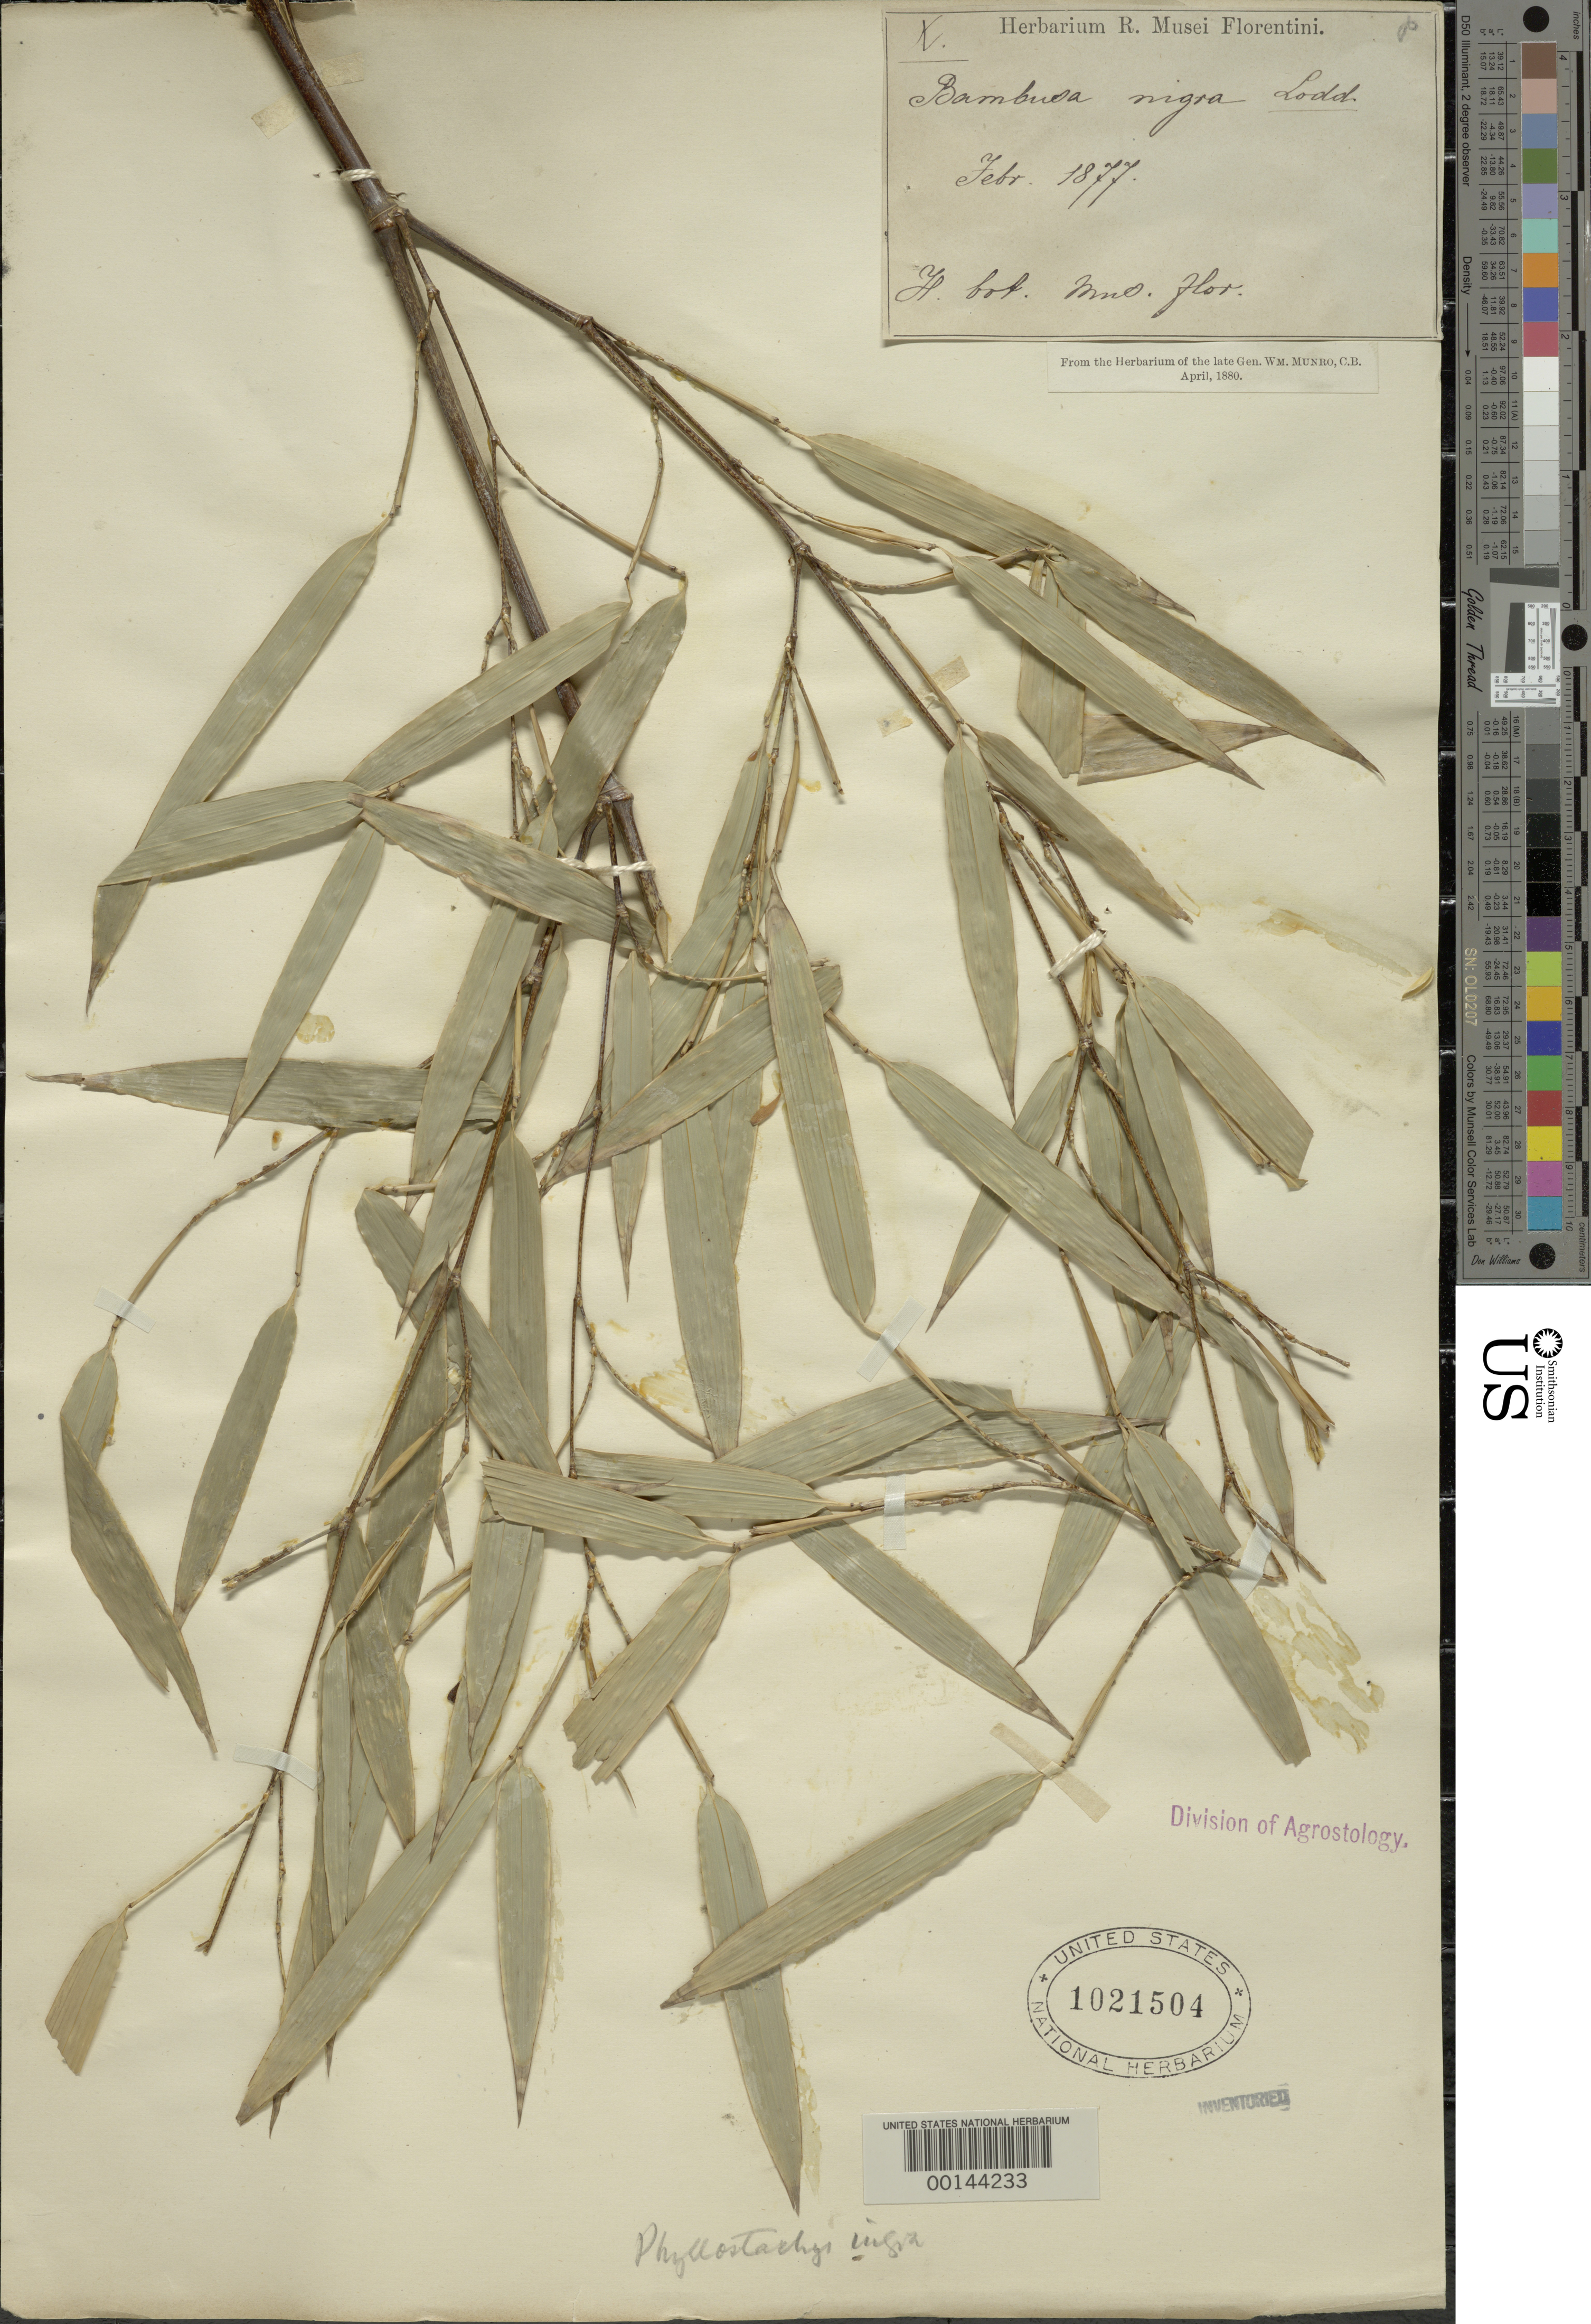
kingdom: Plantae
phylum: Tracheophyta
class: Liliopsida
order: Poales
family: Poaceae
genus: Phyllostachys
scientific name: Phyllostachys nigra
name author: (Lodd. ex Lindl.) Munro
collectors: R. Musei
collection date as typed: Feb 1877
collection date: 1877-02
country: Panama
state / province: Chiriquí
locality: Around San Felix.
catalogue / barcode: US 1021504